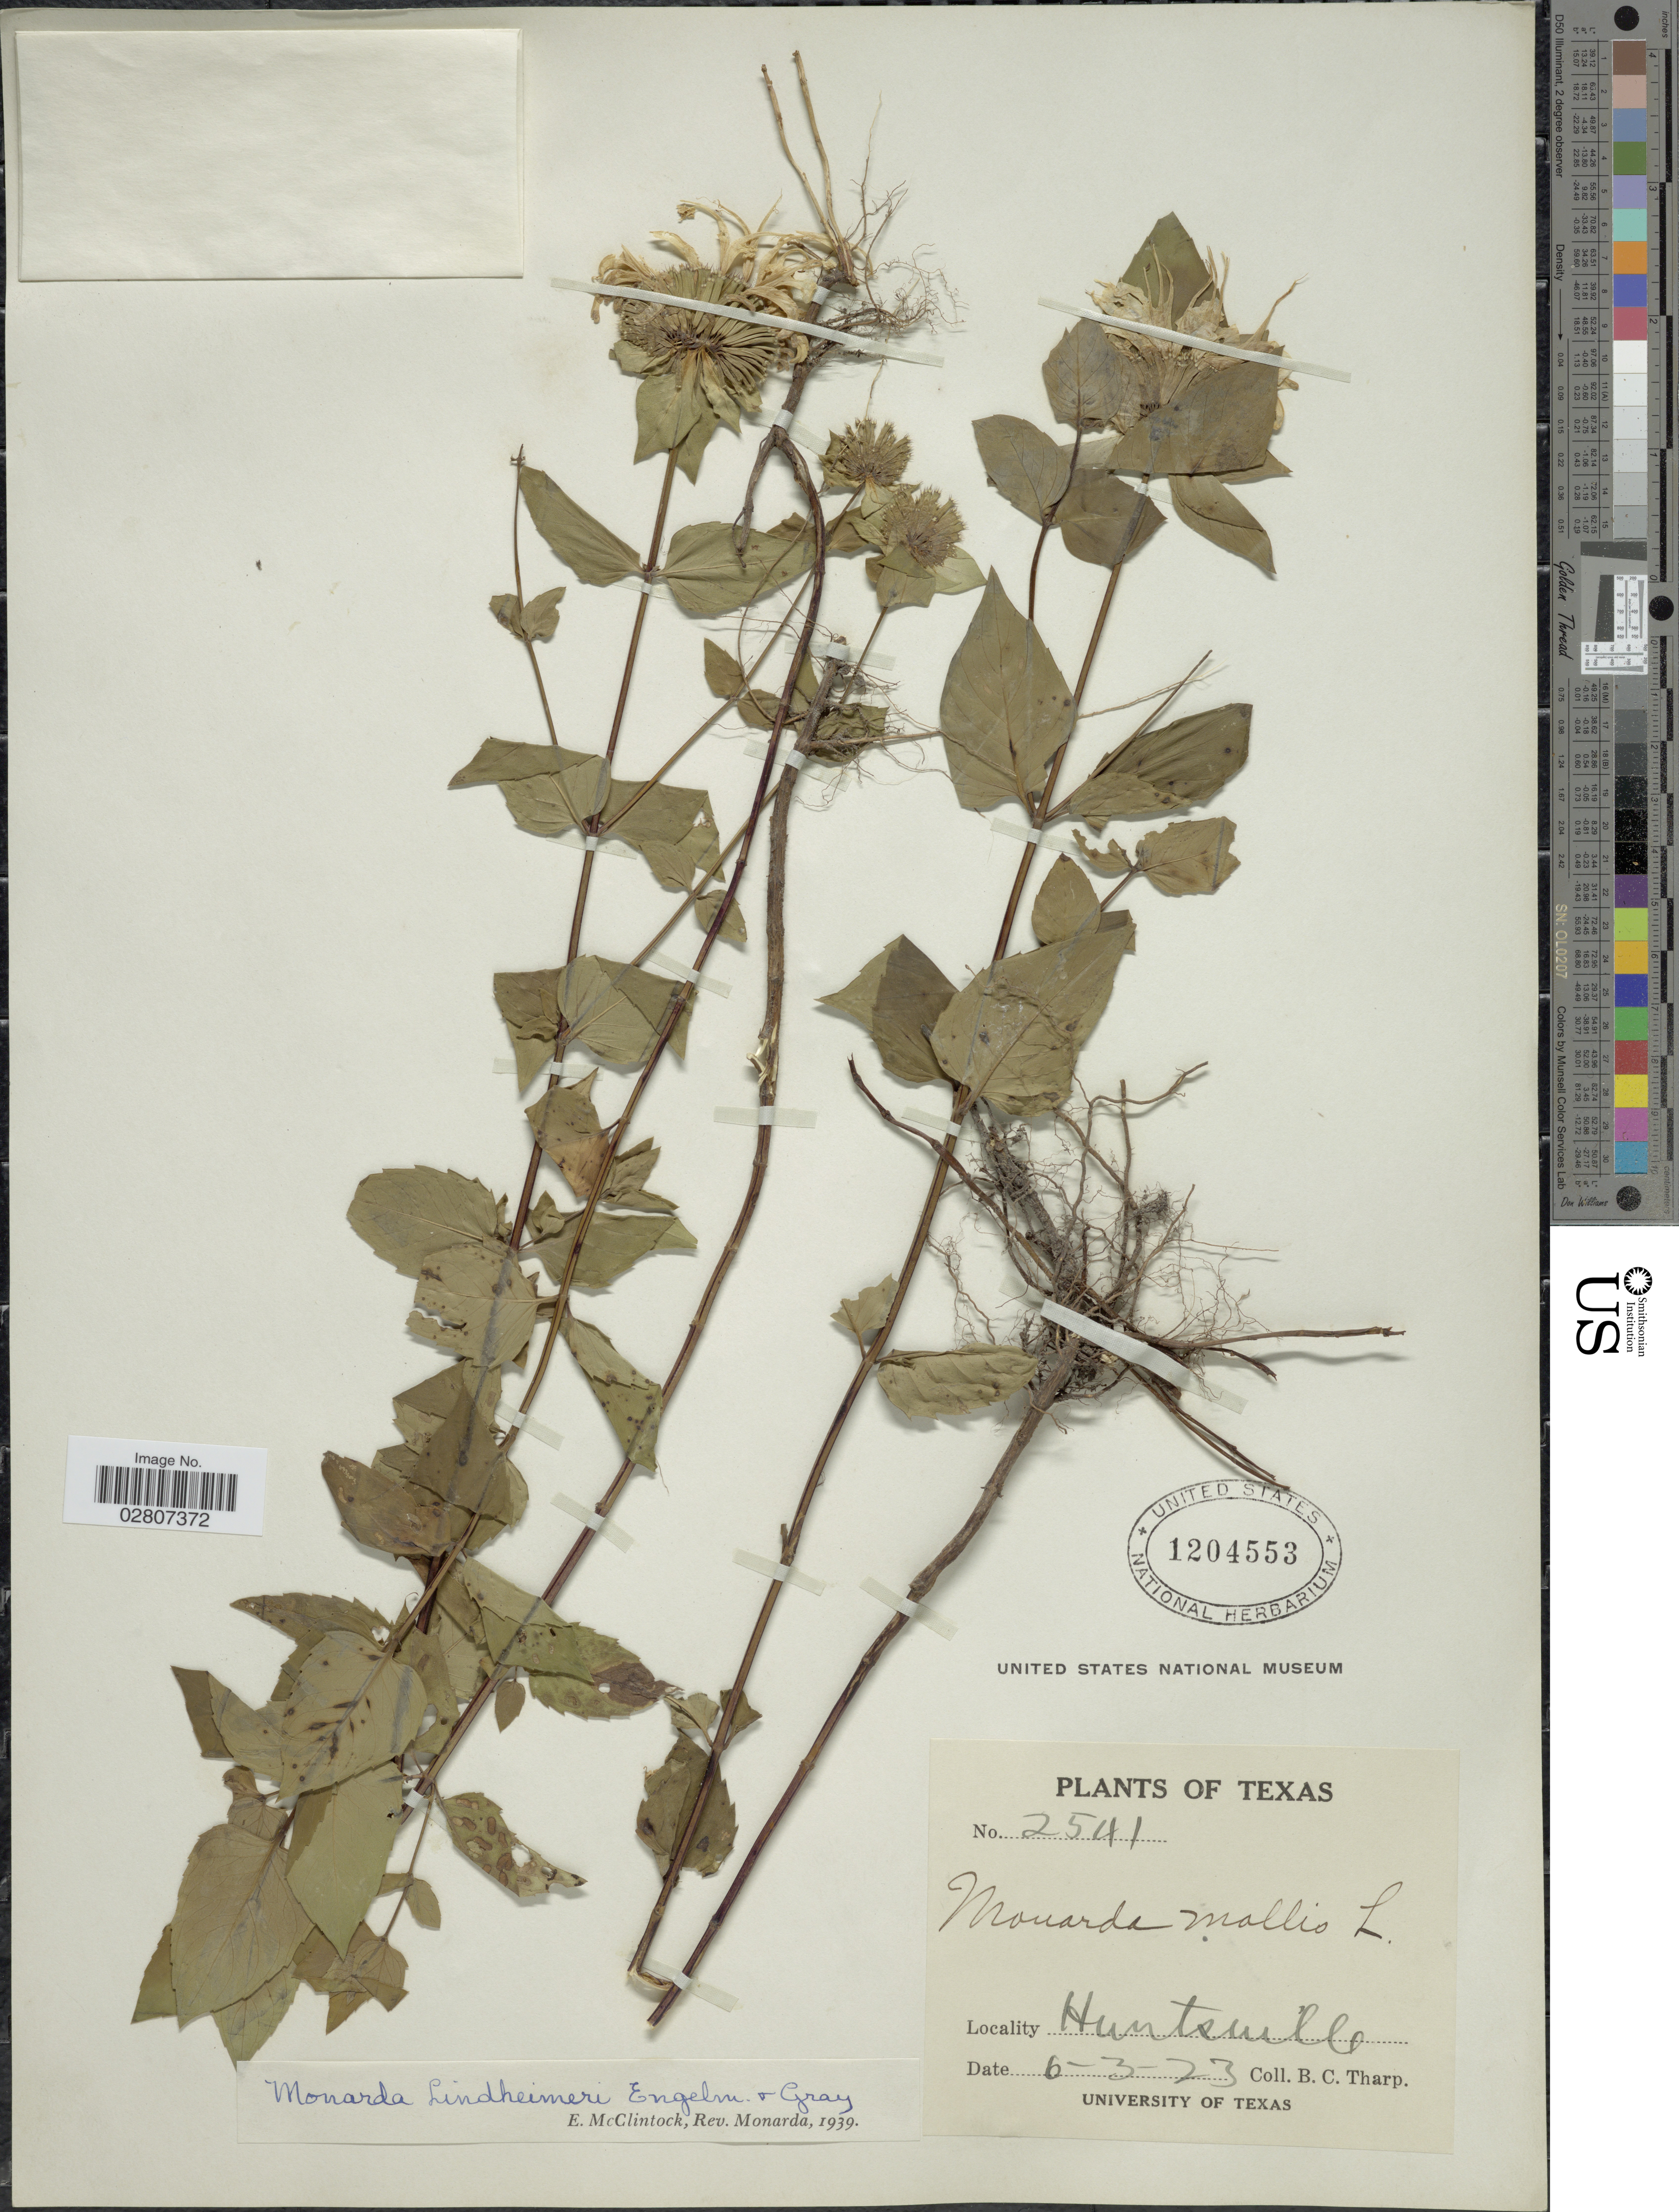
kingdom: Plantae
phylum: Tracheophyta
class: Magnoliopsida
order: Lamiales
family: Lamiaceae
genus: Monarda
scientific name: Monarda lindheimeri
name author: Engelm. & A. Gray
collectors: B. C. Tharp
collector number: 2541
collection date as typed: Transcribed d/m/y: 3/6/23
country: United States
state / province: Texas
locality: Huntsville.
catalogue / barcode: US 1204553